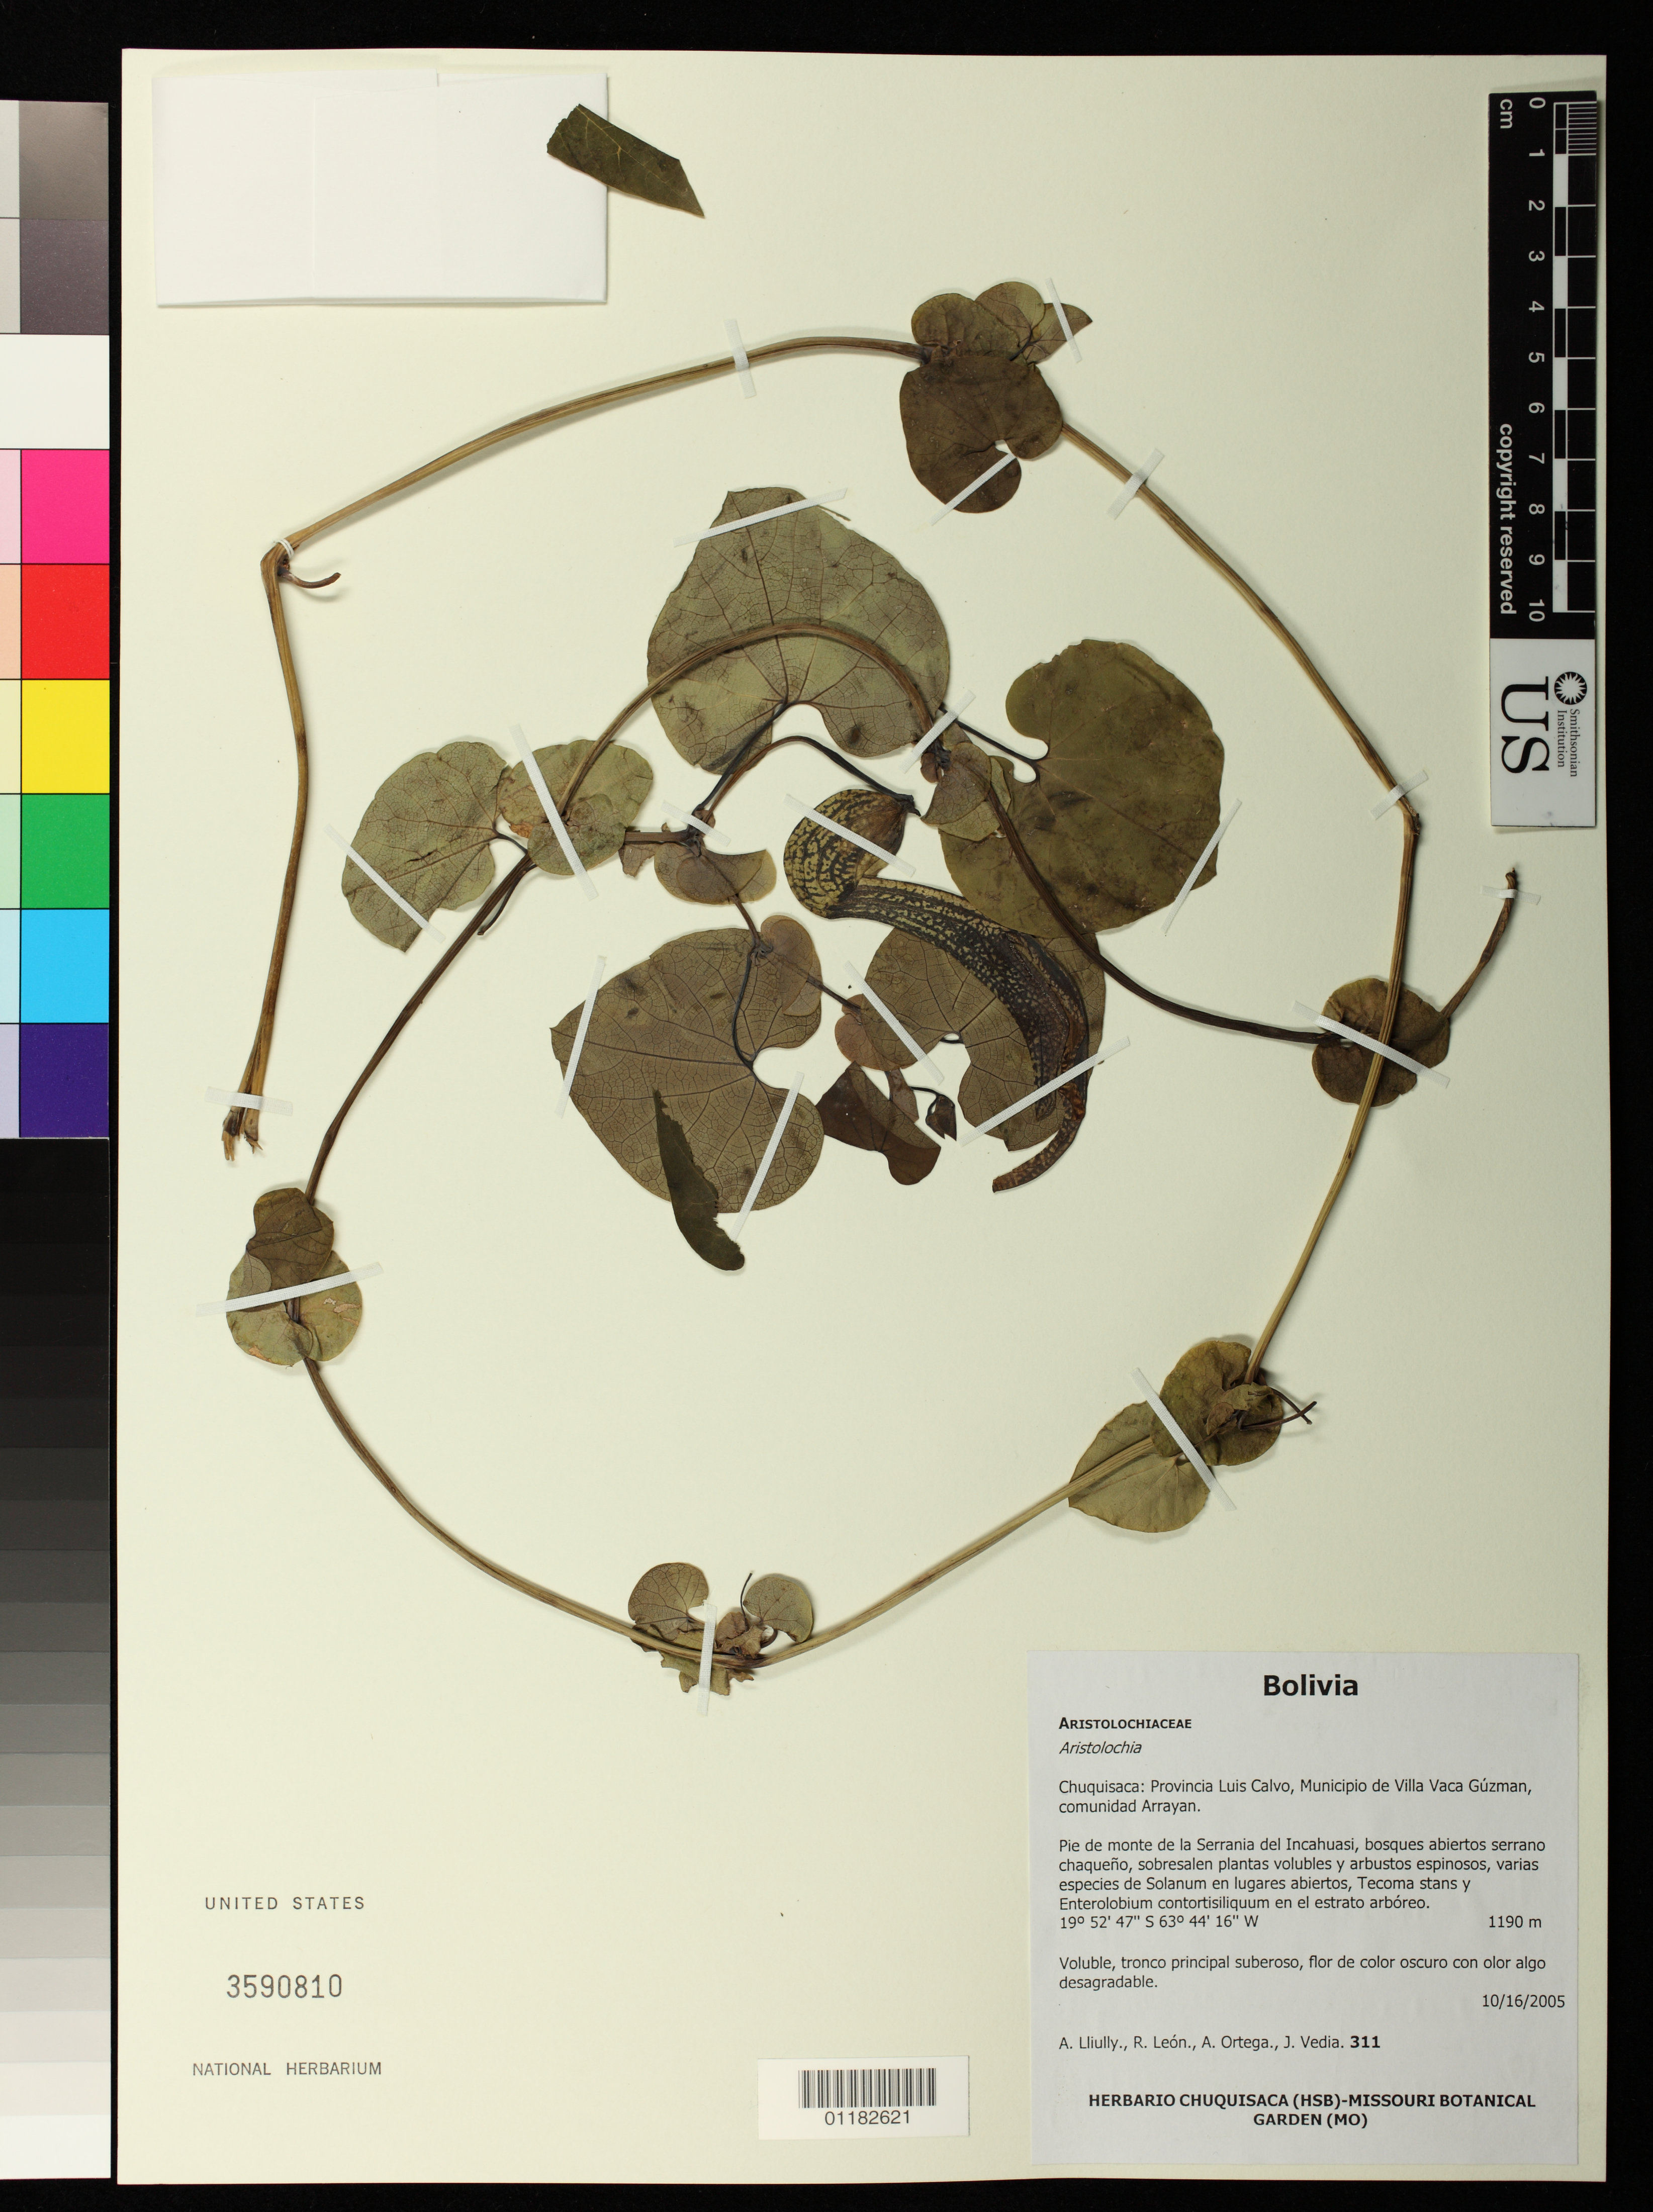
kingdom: Plantae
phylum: Tracheophyta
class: Magnoliopsida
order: Piperales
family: Aristolochiaceae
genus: Aristolochia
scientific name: Aristolochia sp.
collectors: A. Lliully, R. A. León, A. Ortega & J. Vedia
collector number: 311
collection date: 2005-10-16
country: Bolivia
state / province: Chuquisaca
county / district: Luis Calvo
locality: Chuquisaca: Provincia Luis Calvo, Municipio de Villa Vaca Guzman, comunidad Arrayan. Pie de monte de la Serrania del Incahuasi, bosques abiertos Serrano chaqueno, sobresalen plantas volubles y arbustos espinosos, varias especies de Solanum en lugares abie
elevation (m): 1190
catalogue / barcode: US 3590810